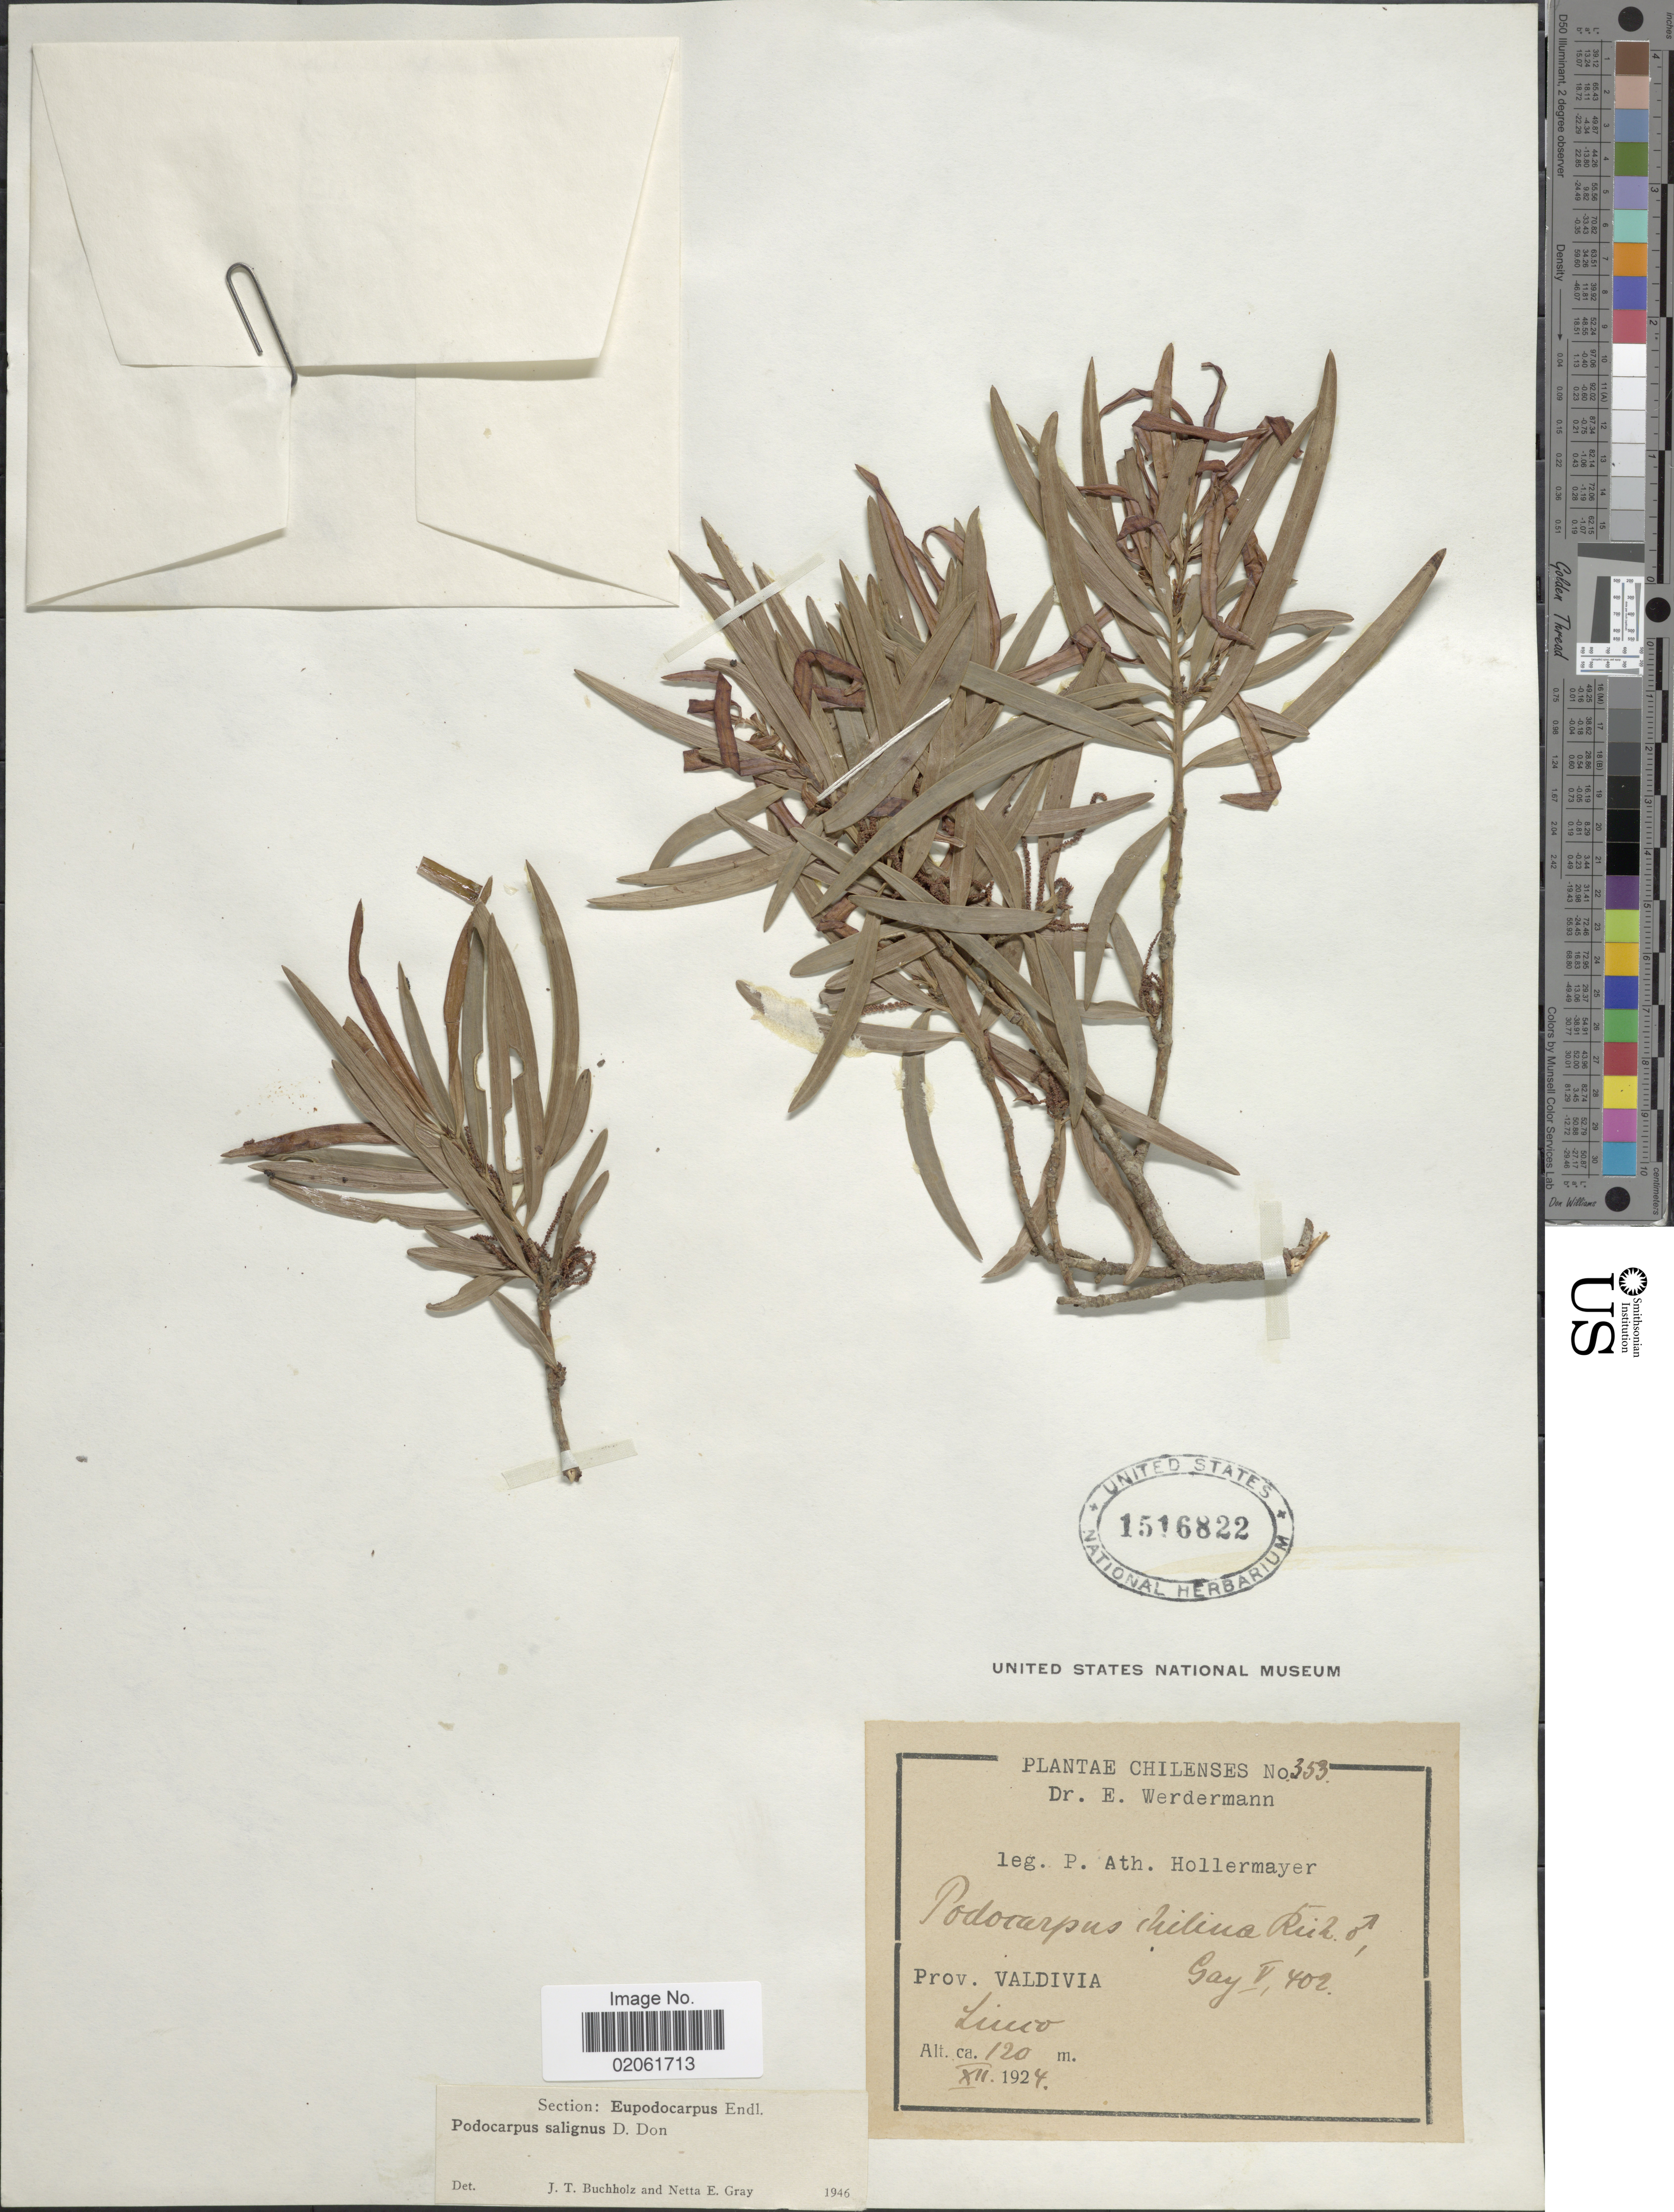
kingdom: Plantae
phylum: Tracheophyta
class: Pinopsida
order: Pinales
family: Podocarpaceae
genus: Podocarpus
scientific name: Podocarpus salignus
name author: D. Don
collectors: P. Hollermayer & E. Werdermann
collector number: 353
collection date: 1924-12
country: Chile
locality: Prov. Valdivia, Liucio [interpreted]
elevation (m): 120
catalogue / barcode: US 1516822